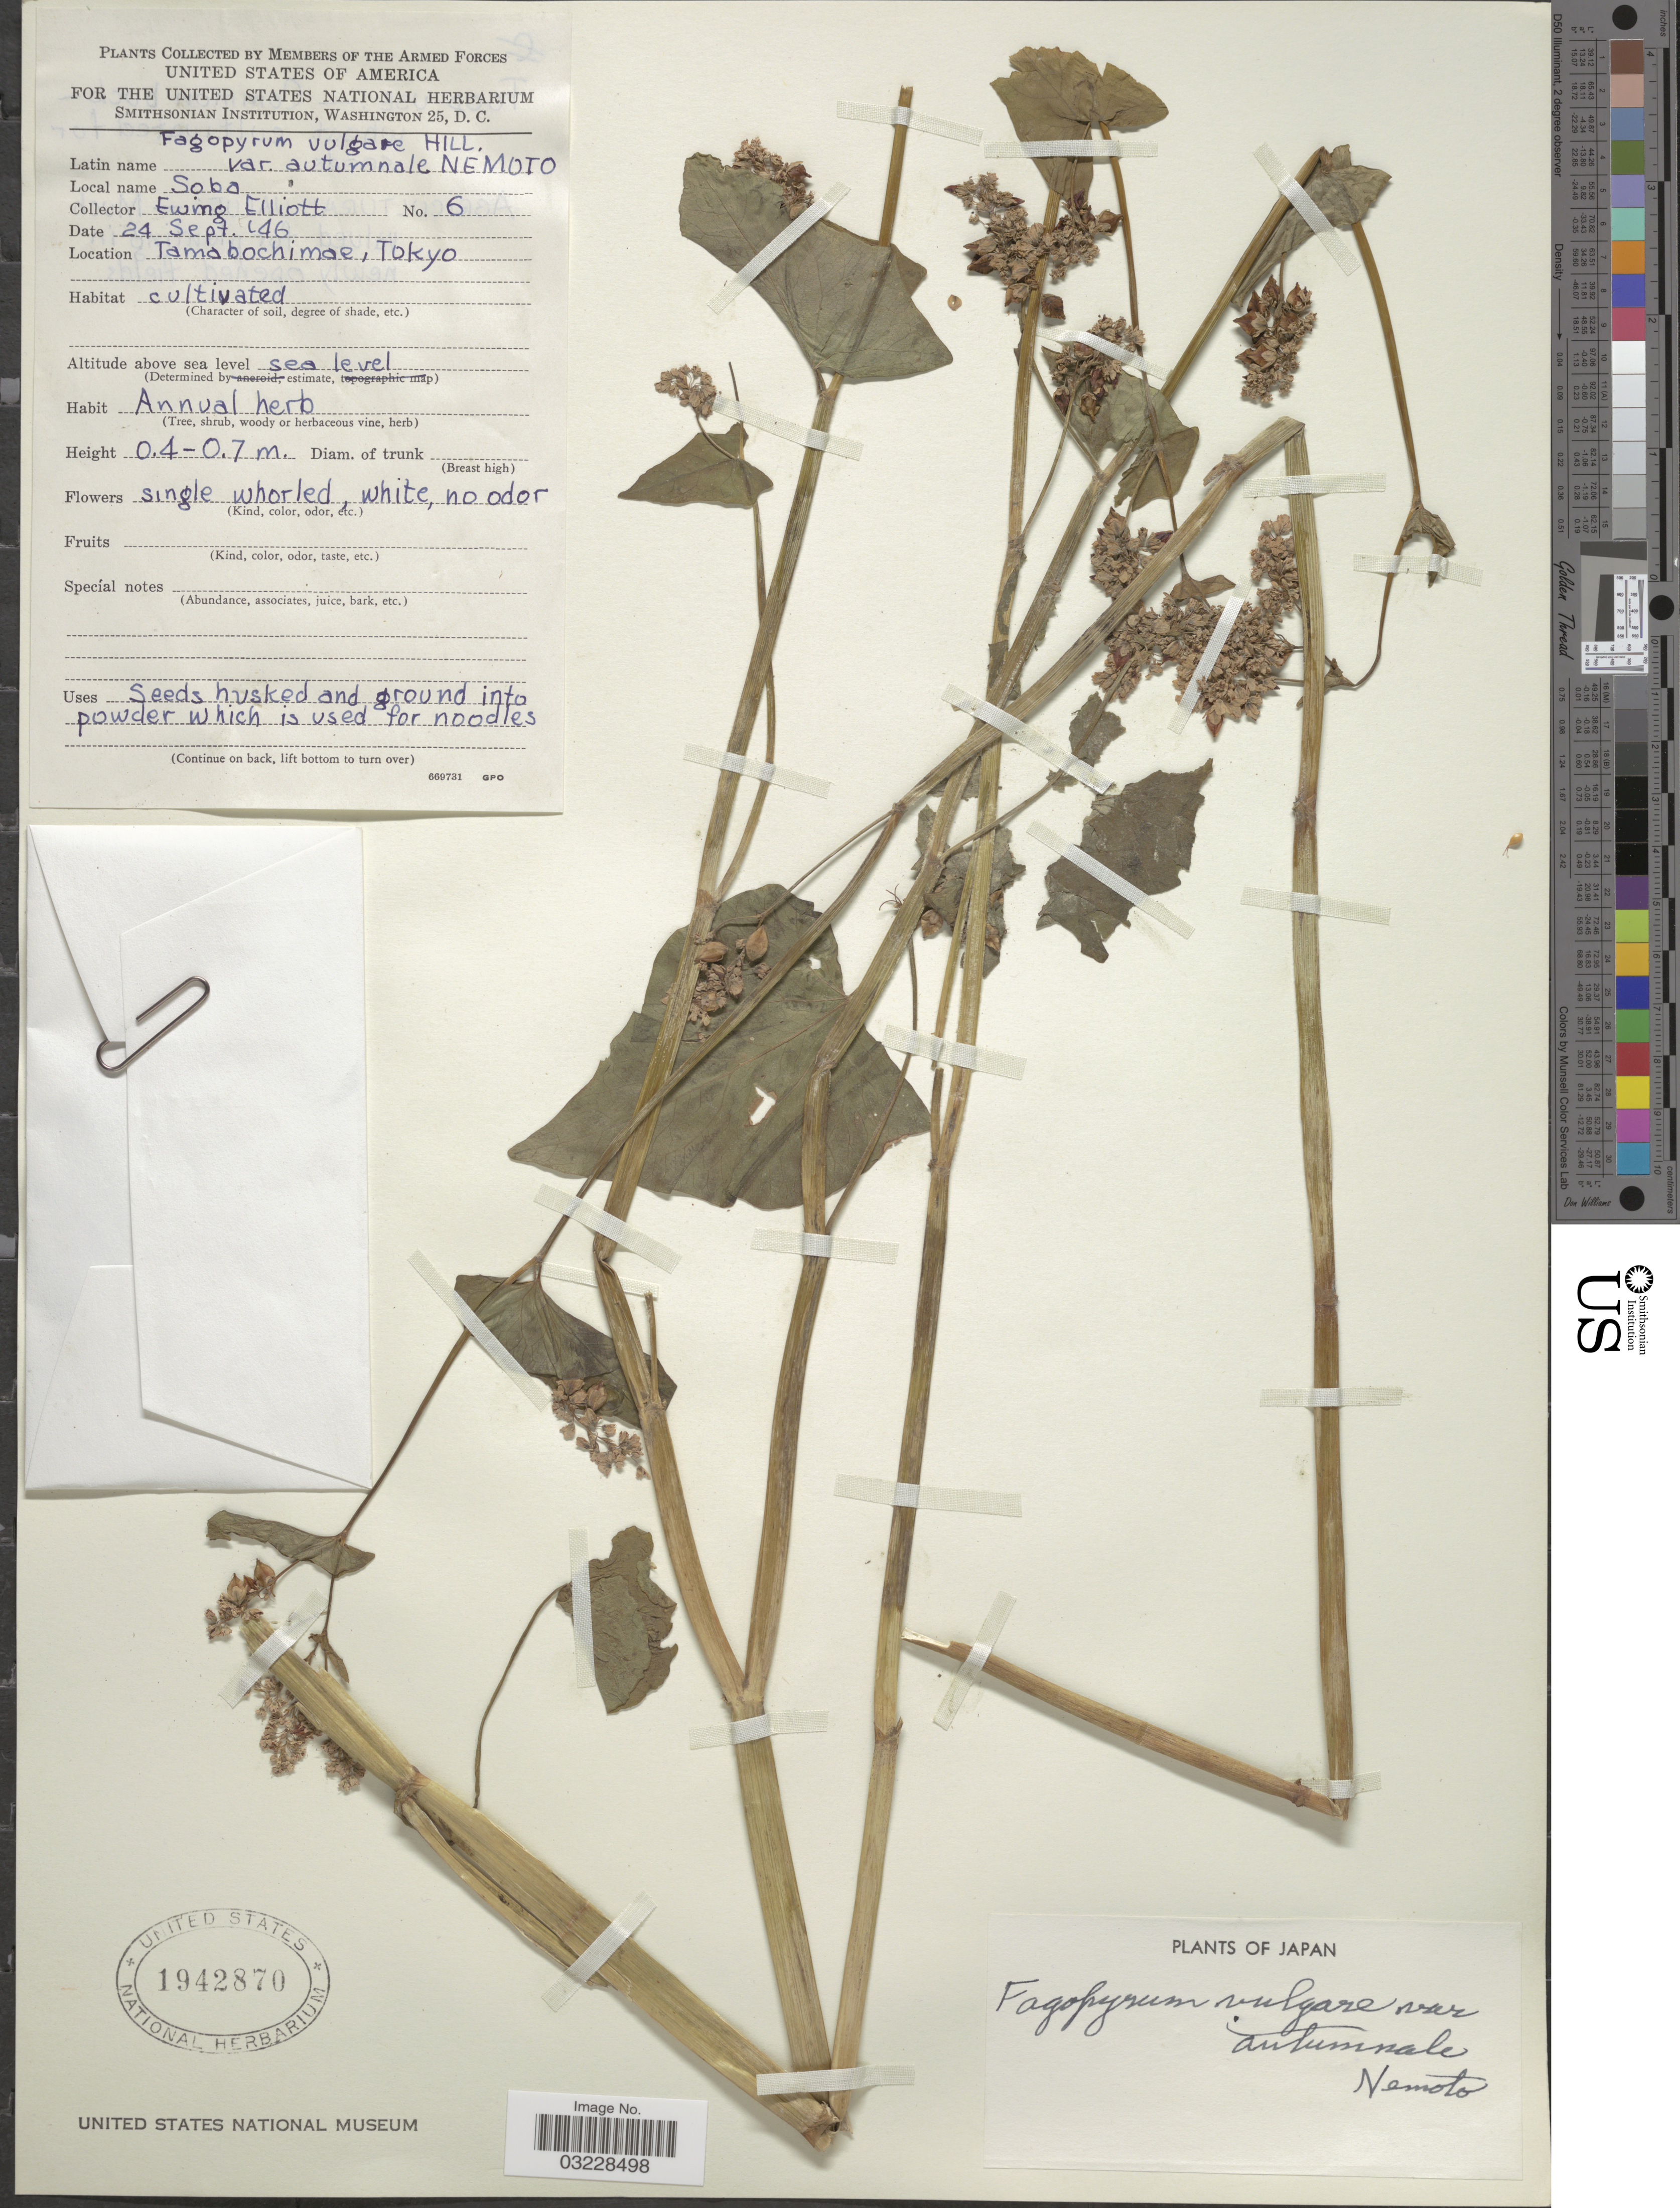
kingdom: Plantae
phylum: Tracheophyta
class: Magnoliopsida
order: Caryophyllales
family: Polygonaceae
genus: Polygonum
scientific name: Polygonum fagopyrum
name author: L.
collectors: E. Elliott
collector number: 6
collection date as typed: Transcribed d/m/y: 24/9/46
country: Japan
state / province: Tokyo, Federal City of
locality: Tamabochimae, Tokyo.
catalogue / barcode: US 1942870